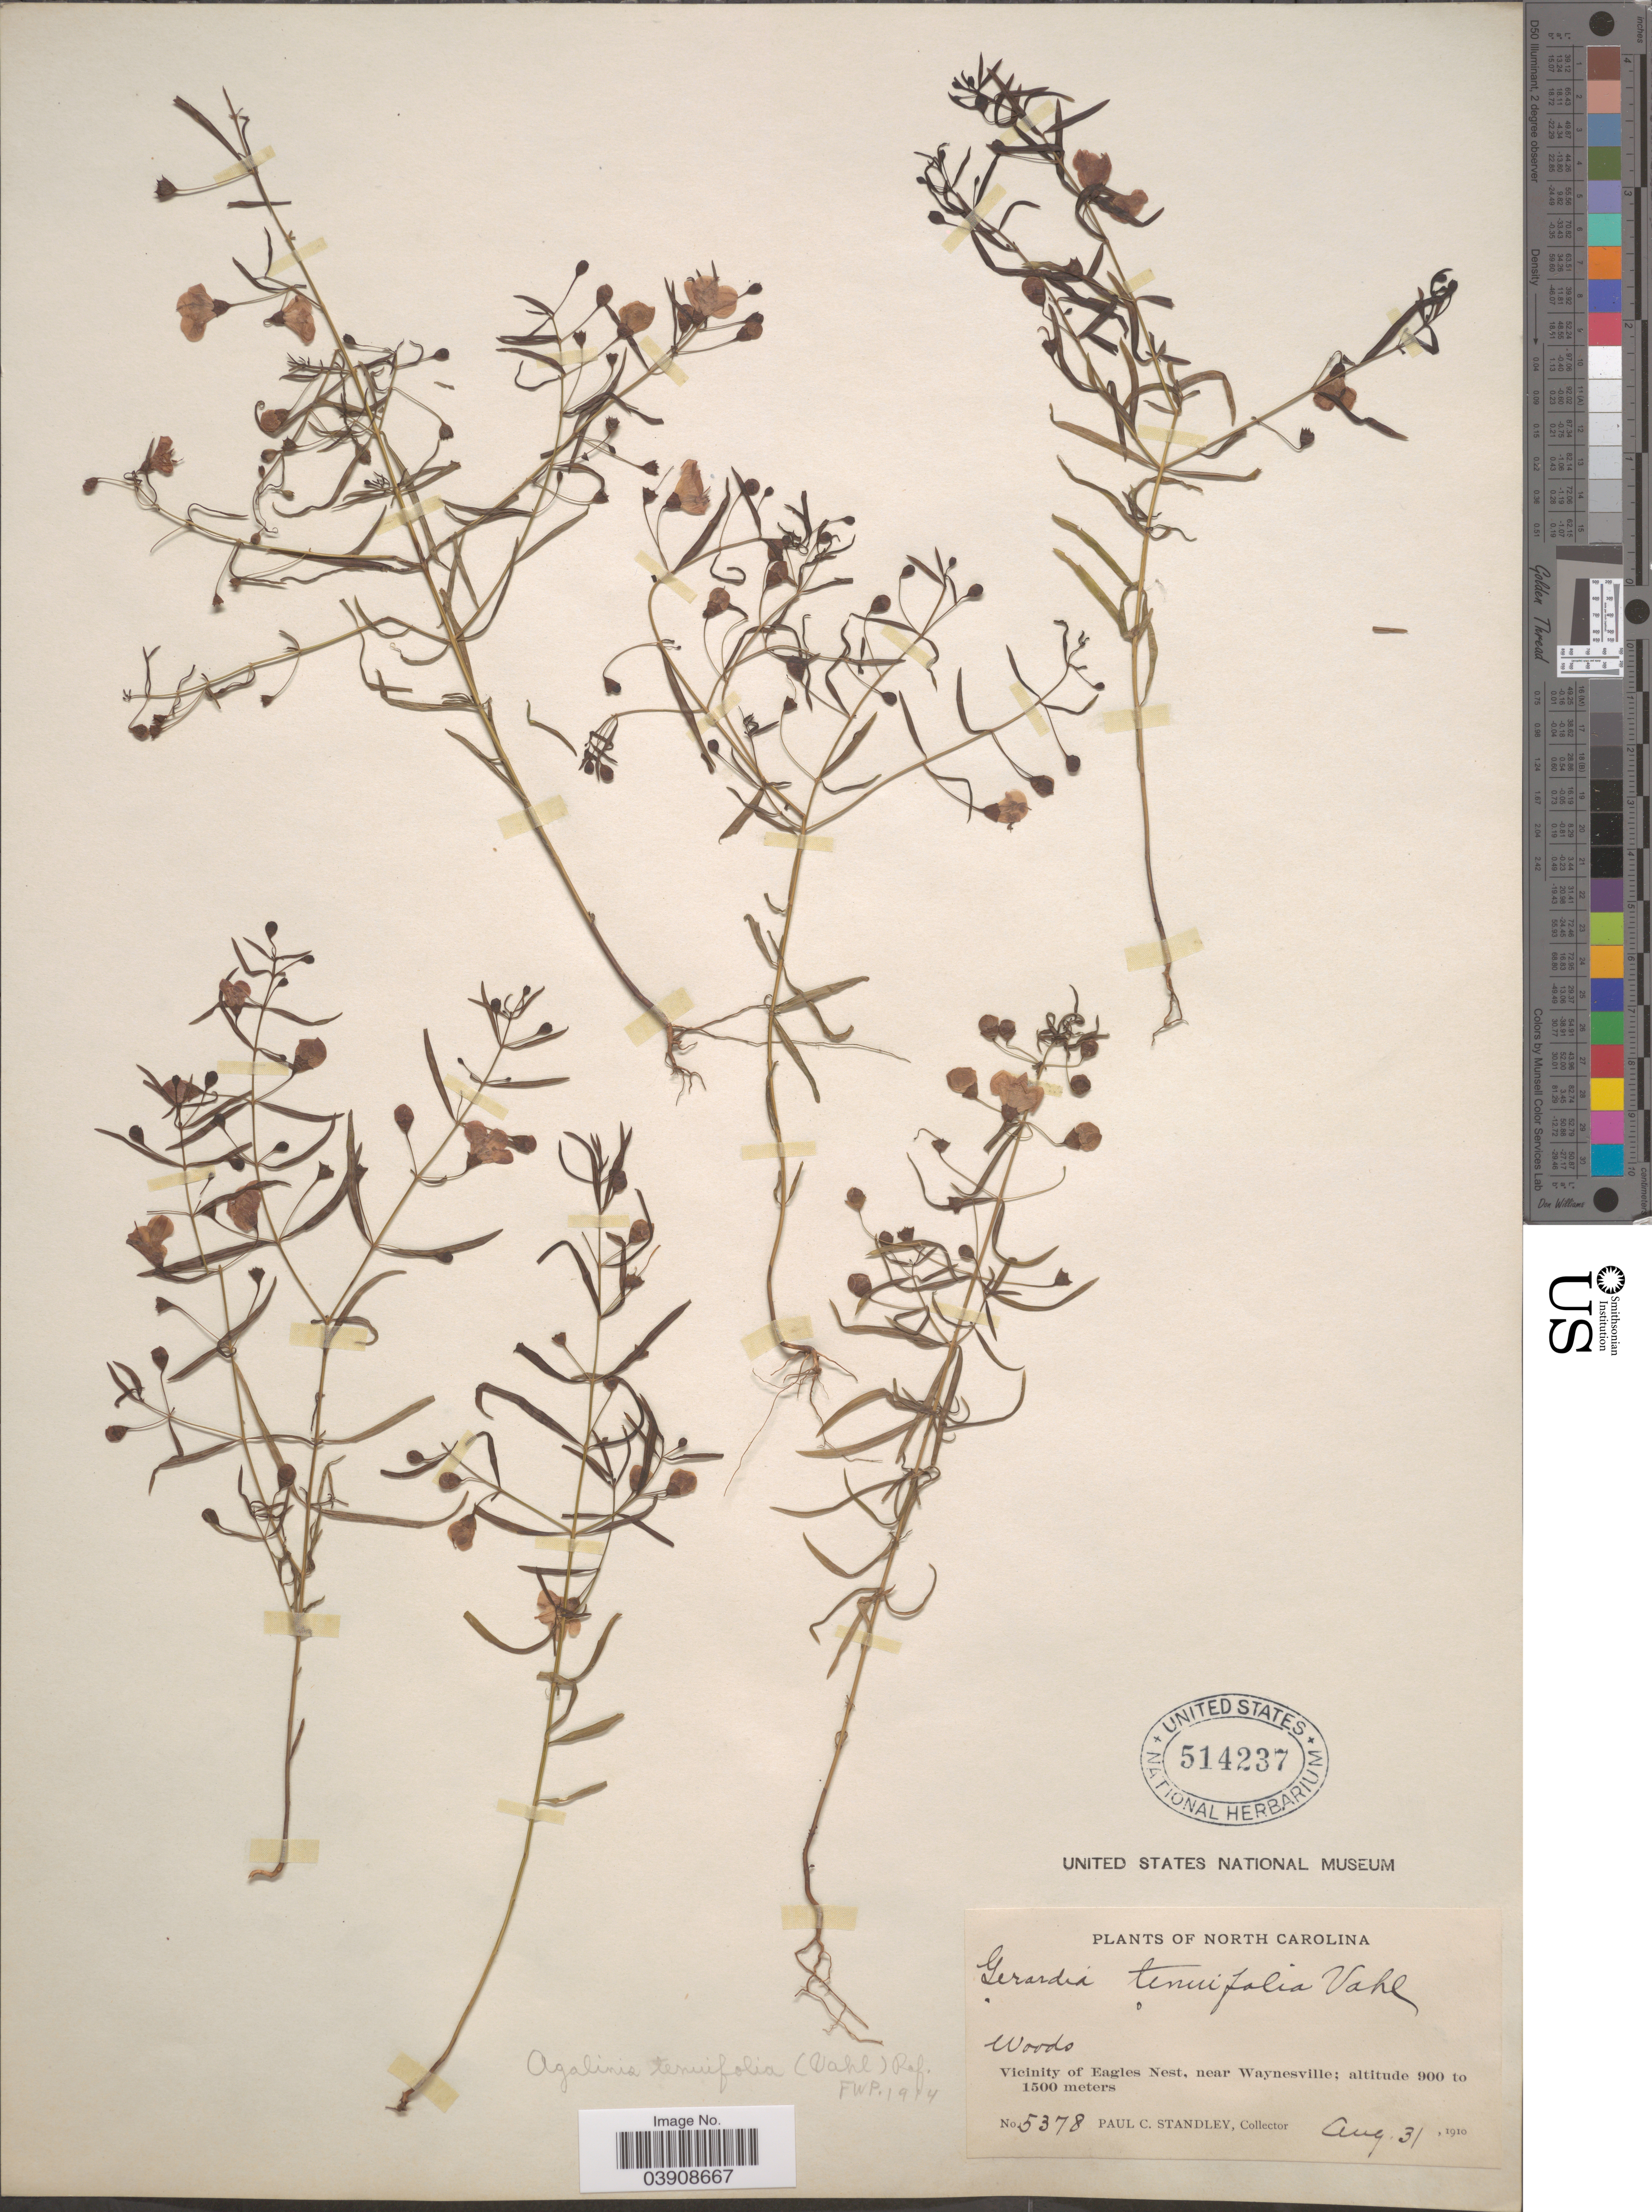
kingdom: Plantae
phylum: Tracheophyta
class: Magnoliopsida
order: Lamiales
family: Orobanchaceae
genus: Agalinis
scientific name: Agalinis tenuifolia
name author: (Vahl) Raf.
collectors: P. C. Standley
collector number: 5378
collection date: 1910-08-31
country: United States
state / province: North Carolina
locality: Vicinity of Eagles Nest, near Waynesville.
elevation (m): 900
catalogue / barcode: US 514237